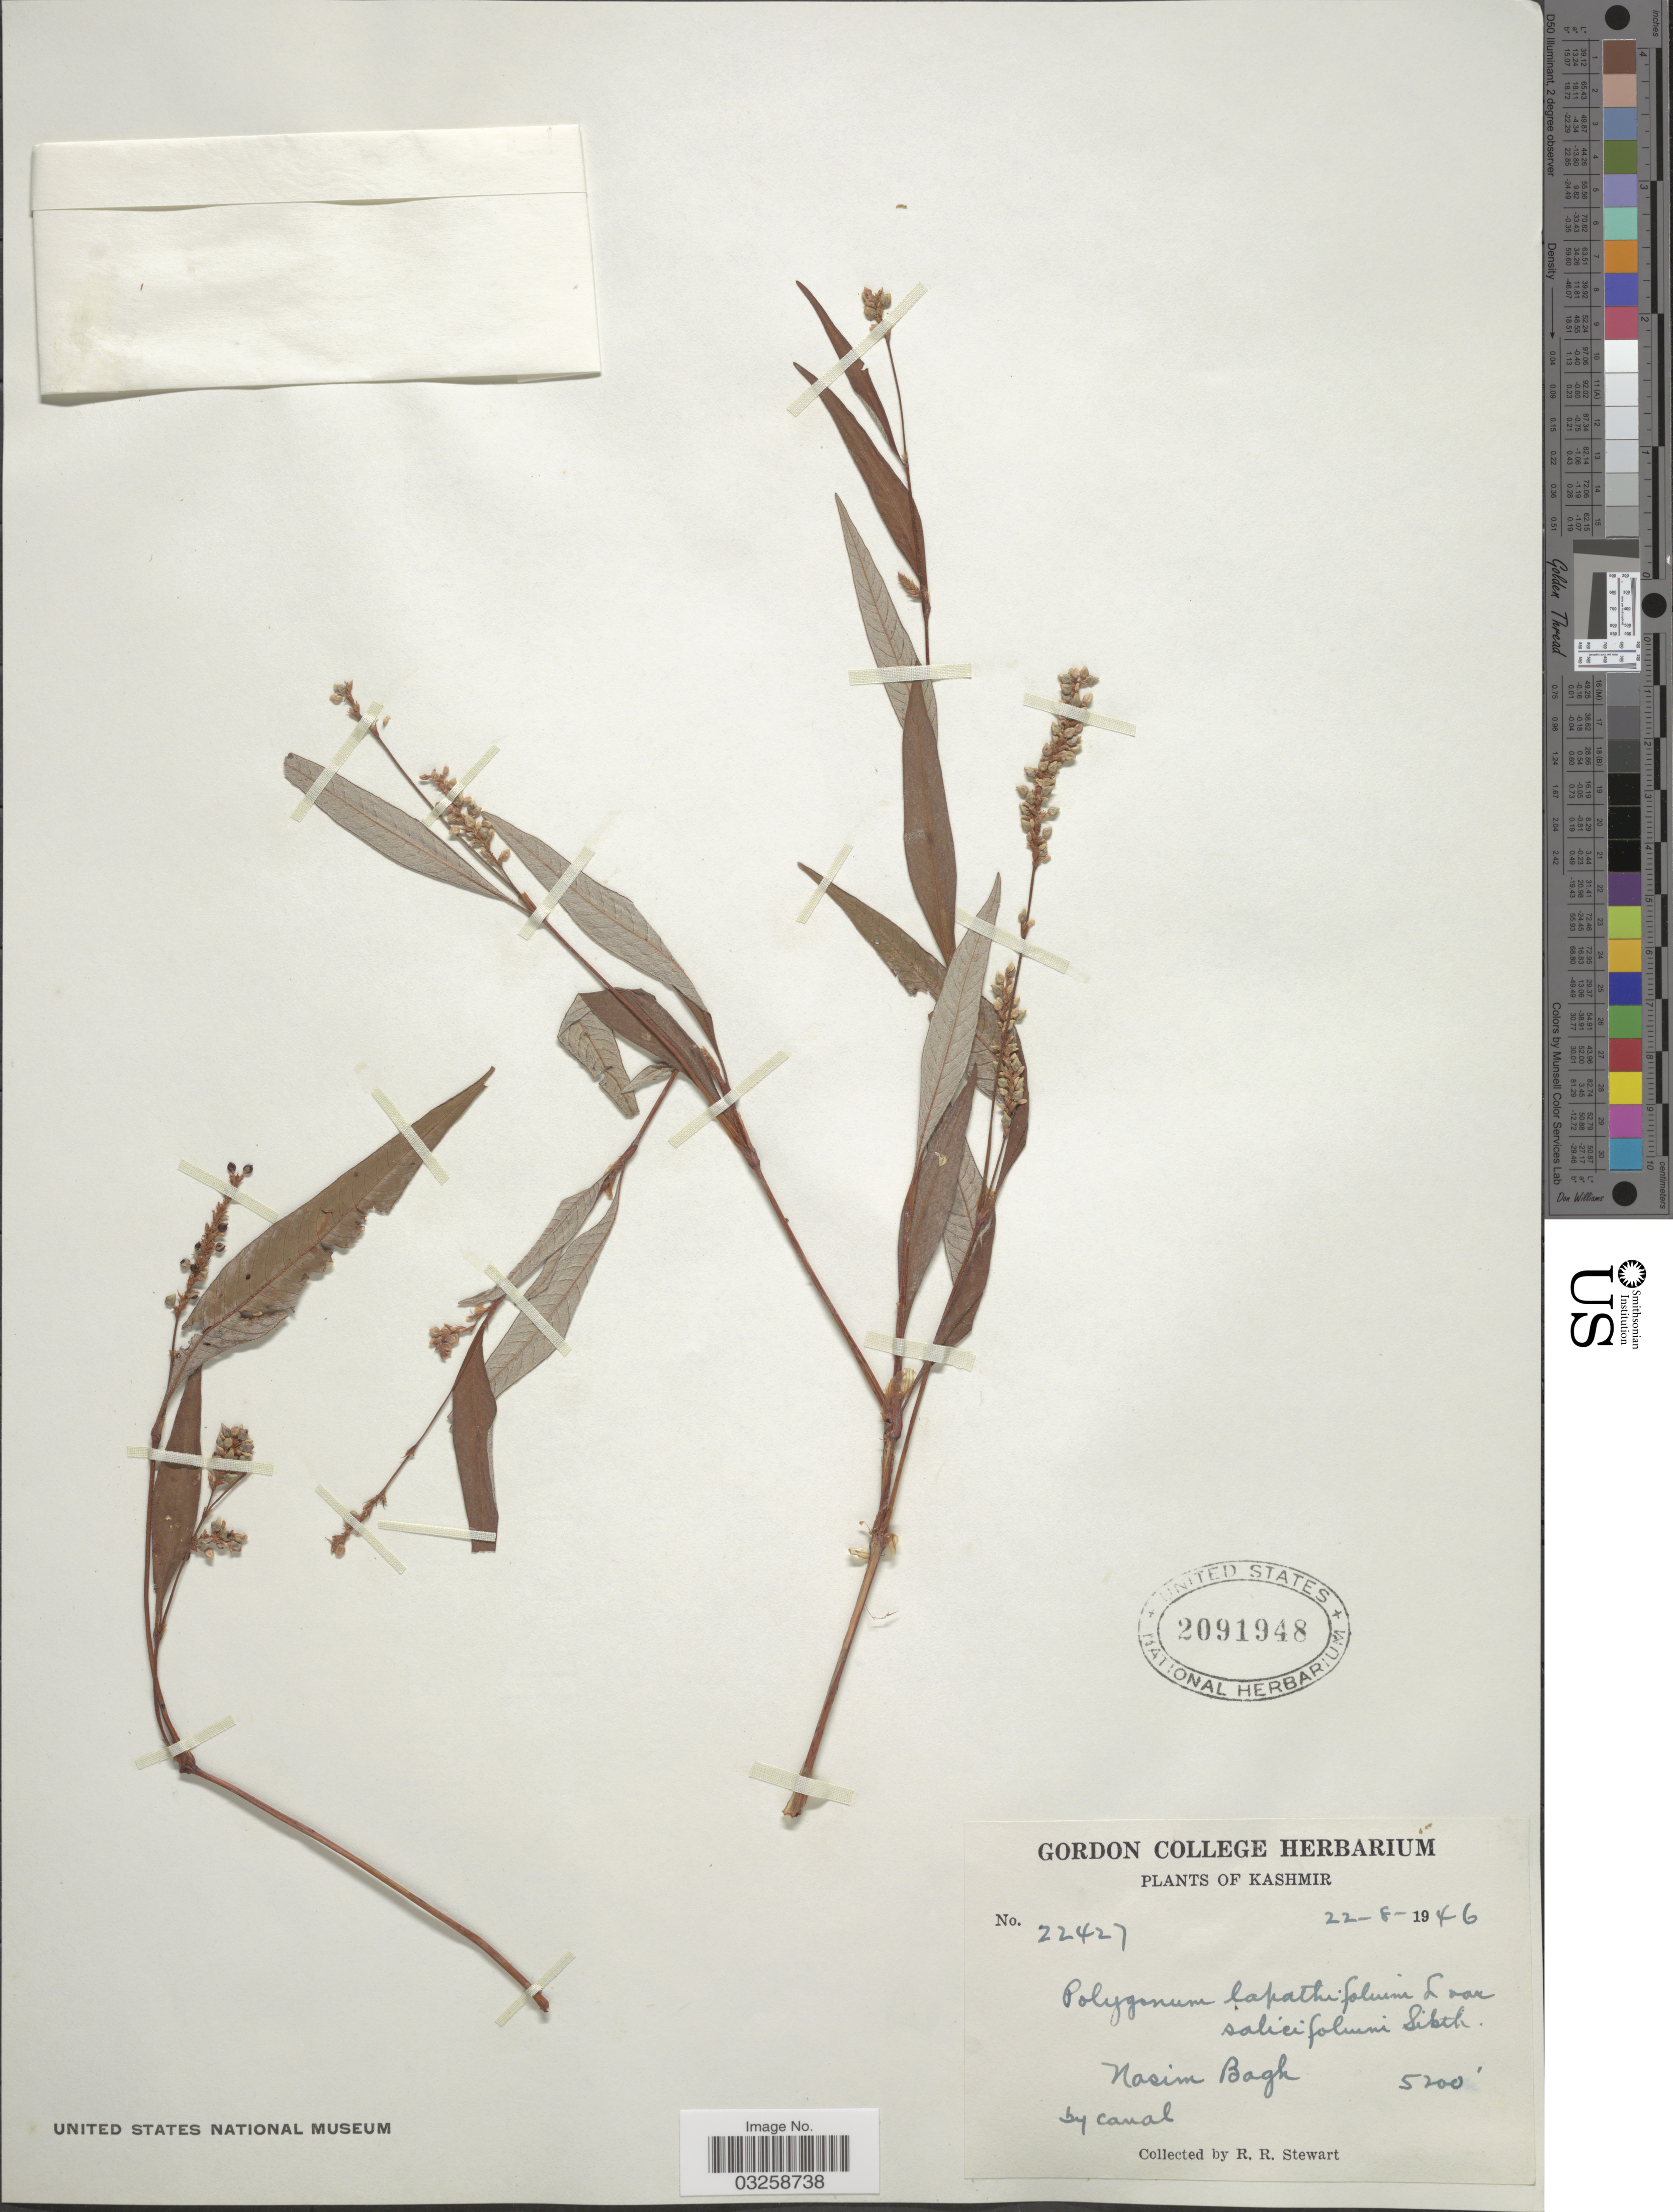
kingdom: Plantae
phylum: Tracheophyta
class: Magnoliopsida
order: Caryophyllales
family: Polygonaceae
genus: Polygonum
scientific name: Polygonum lapathifolium var. salicifolium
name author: Sibth.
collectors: R. Stewart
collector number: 22427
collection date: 1946-08-22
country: India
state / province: Jammu and Kashmir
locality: Kashmir. Nasim Bagh.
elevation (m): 1585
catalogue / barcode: US 2091948